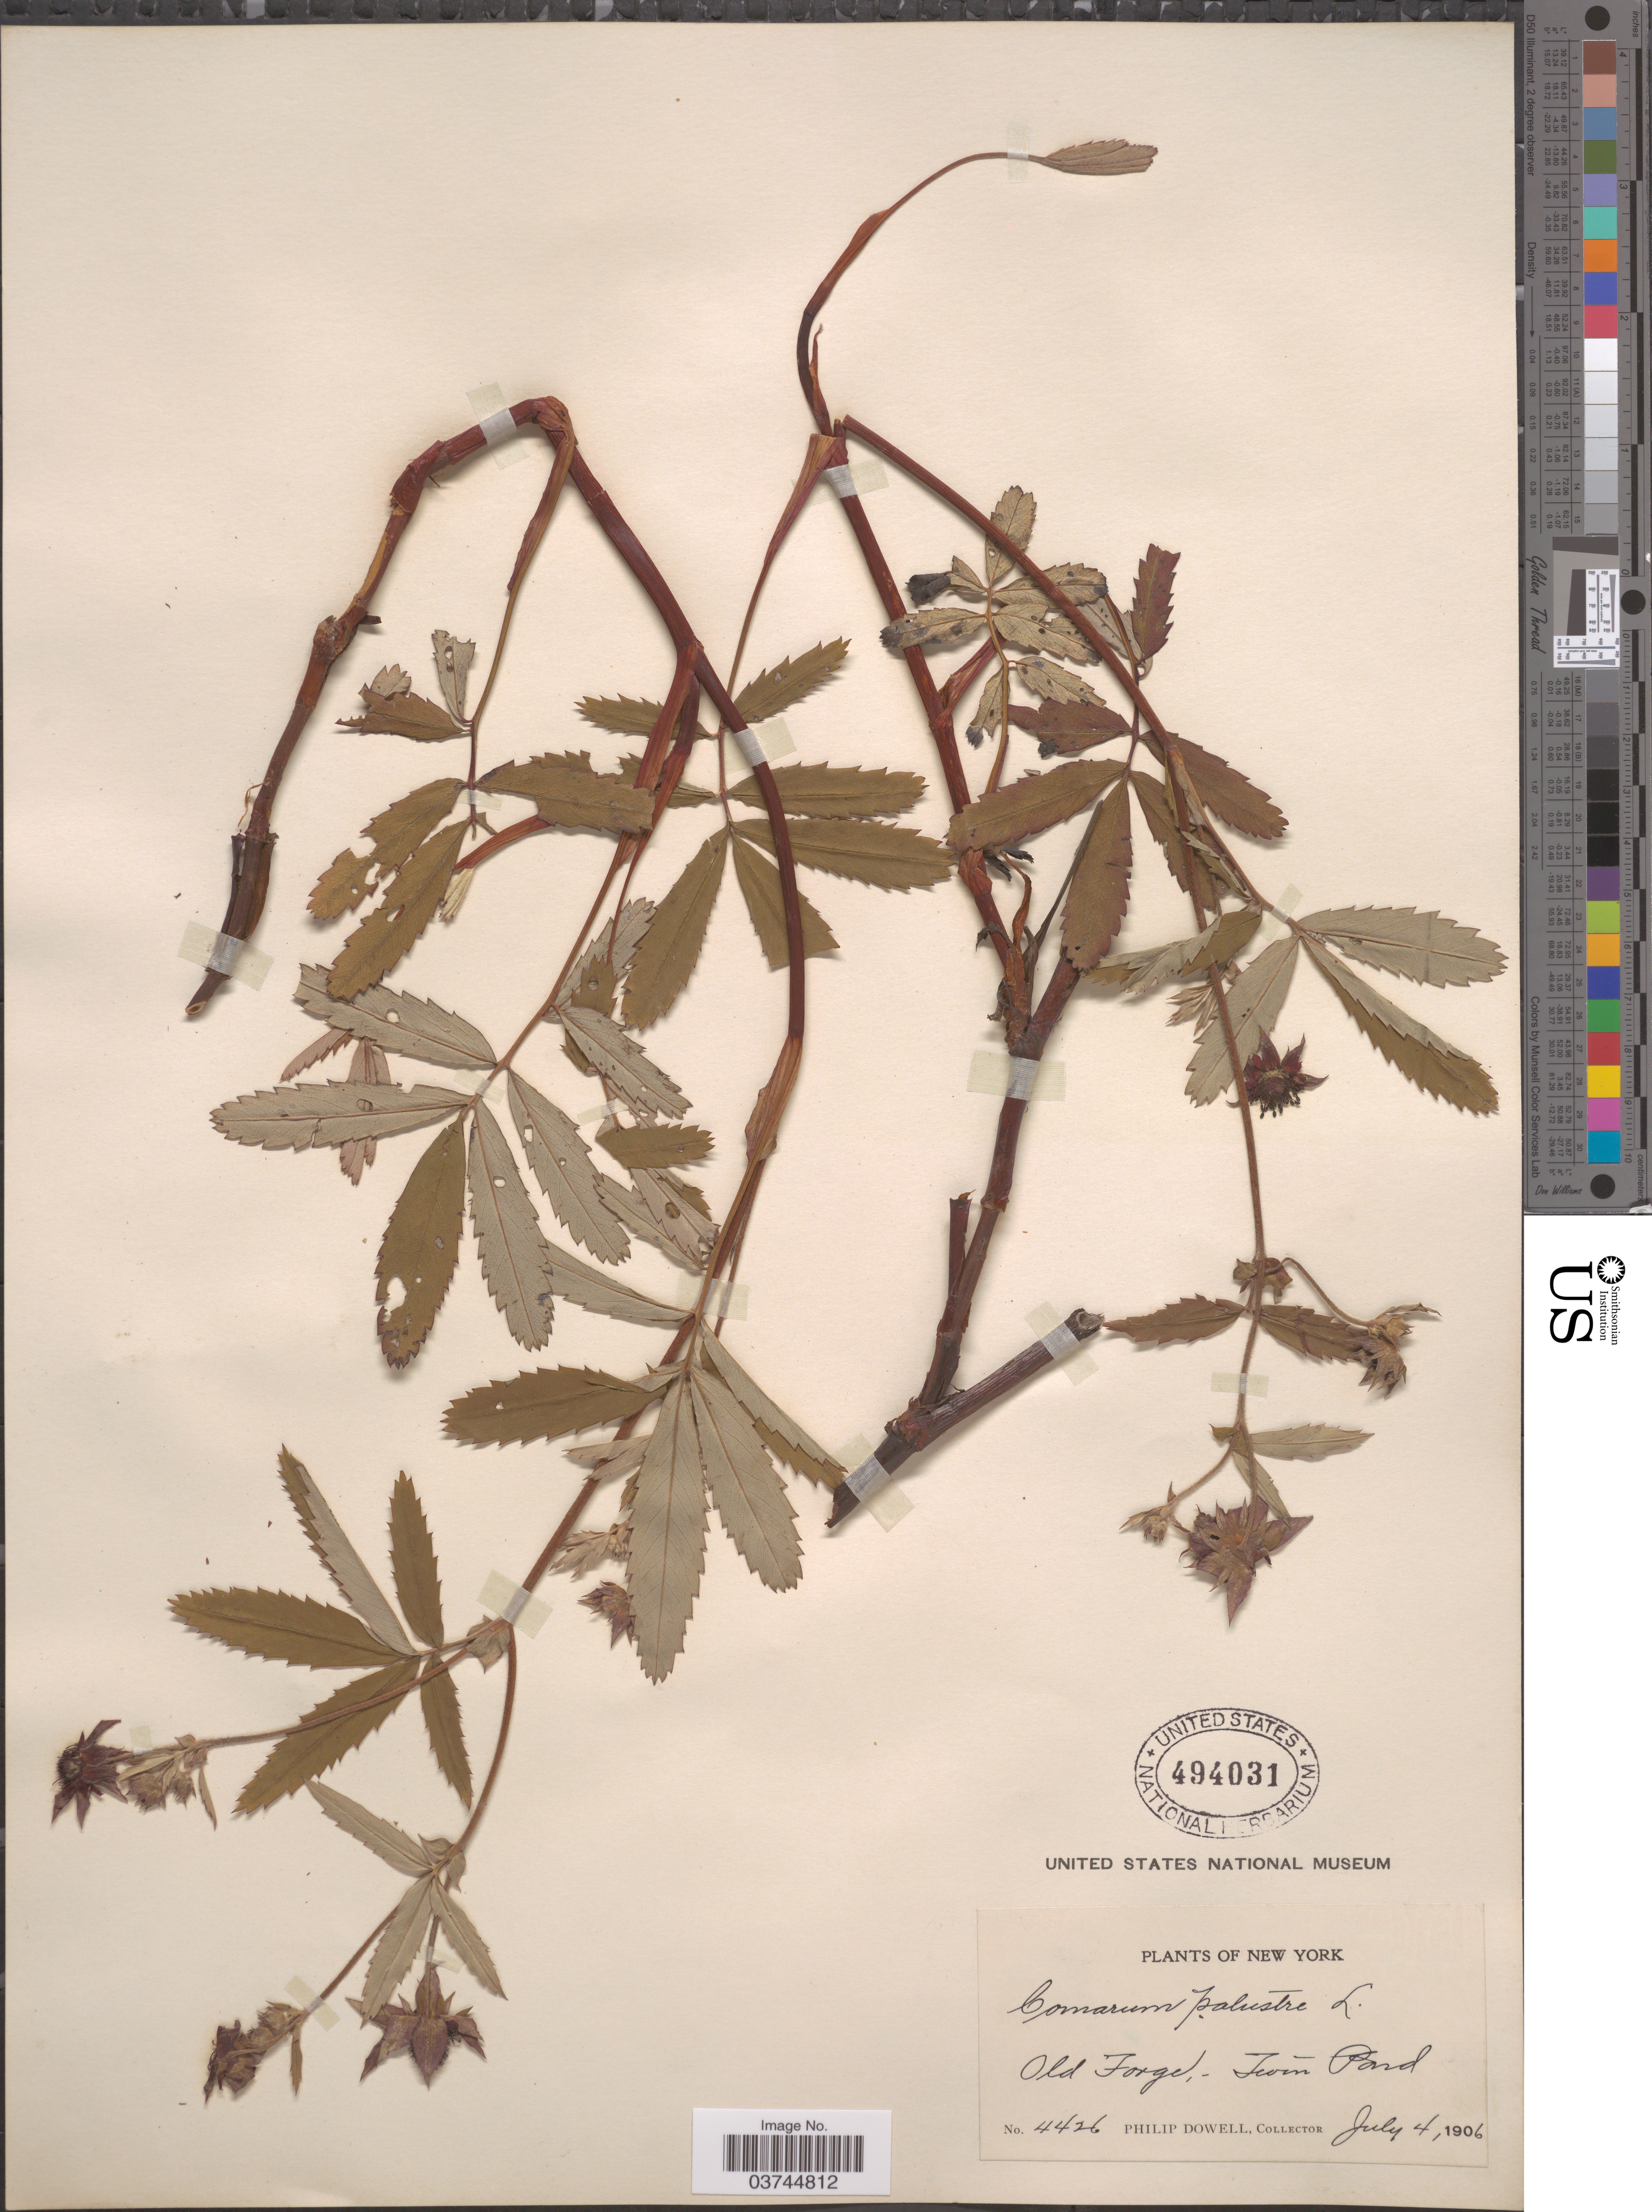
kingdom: Plantae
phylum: Tracheophyta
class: Magnoliopsida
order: Rosales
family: Rosaceae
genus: Comarum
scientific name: Comarum palustre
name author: L.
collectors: P. Dowell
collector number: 4426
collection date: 1906-07-04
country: United States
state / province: New York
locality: Old Forge, Twin Pond.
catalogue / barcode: US 494031